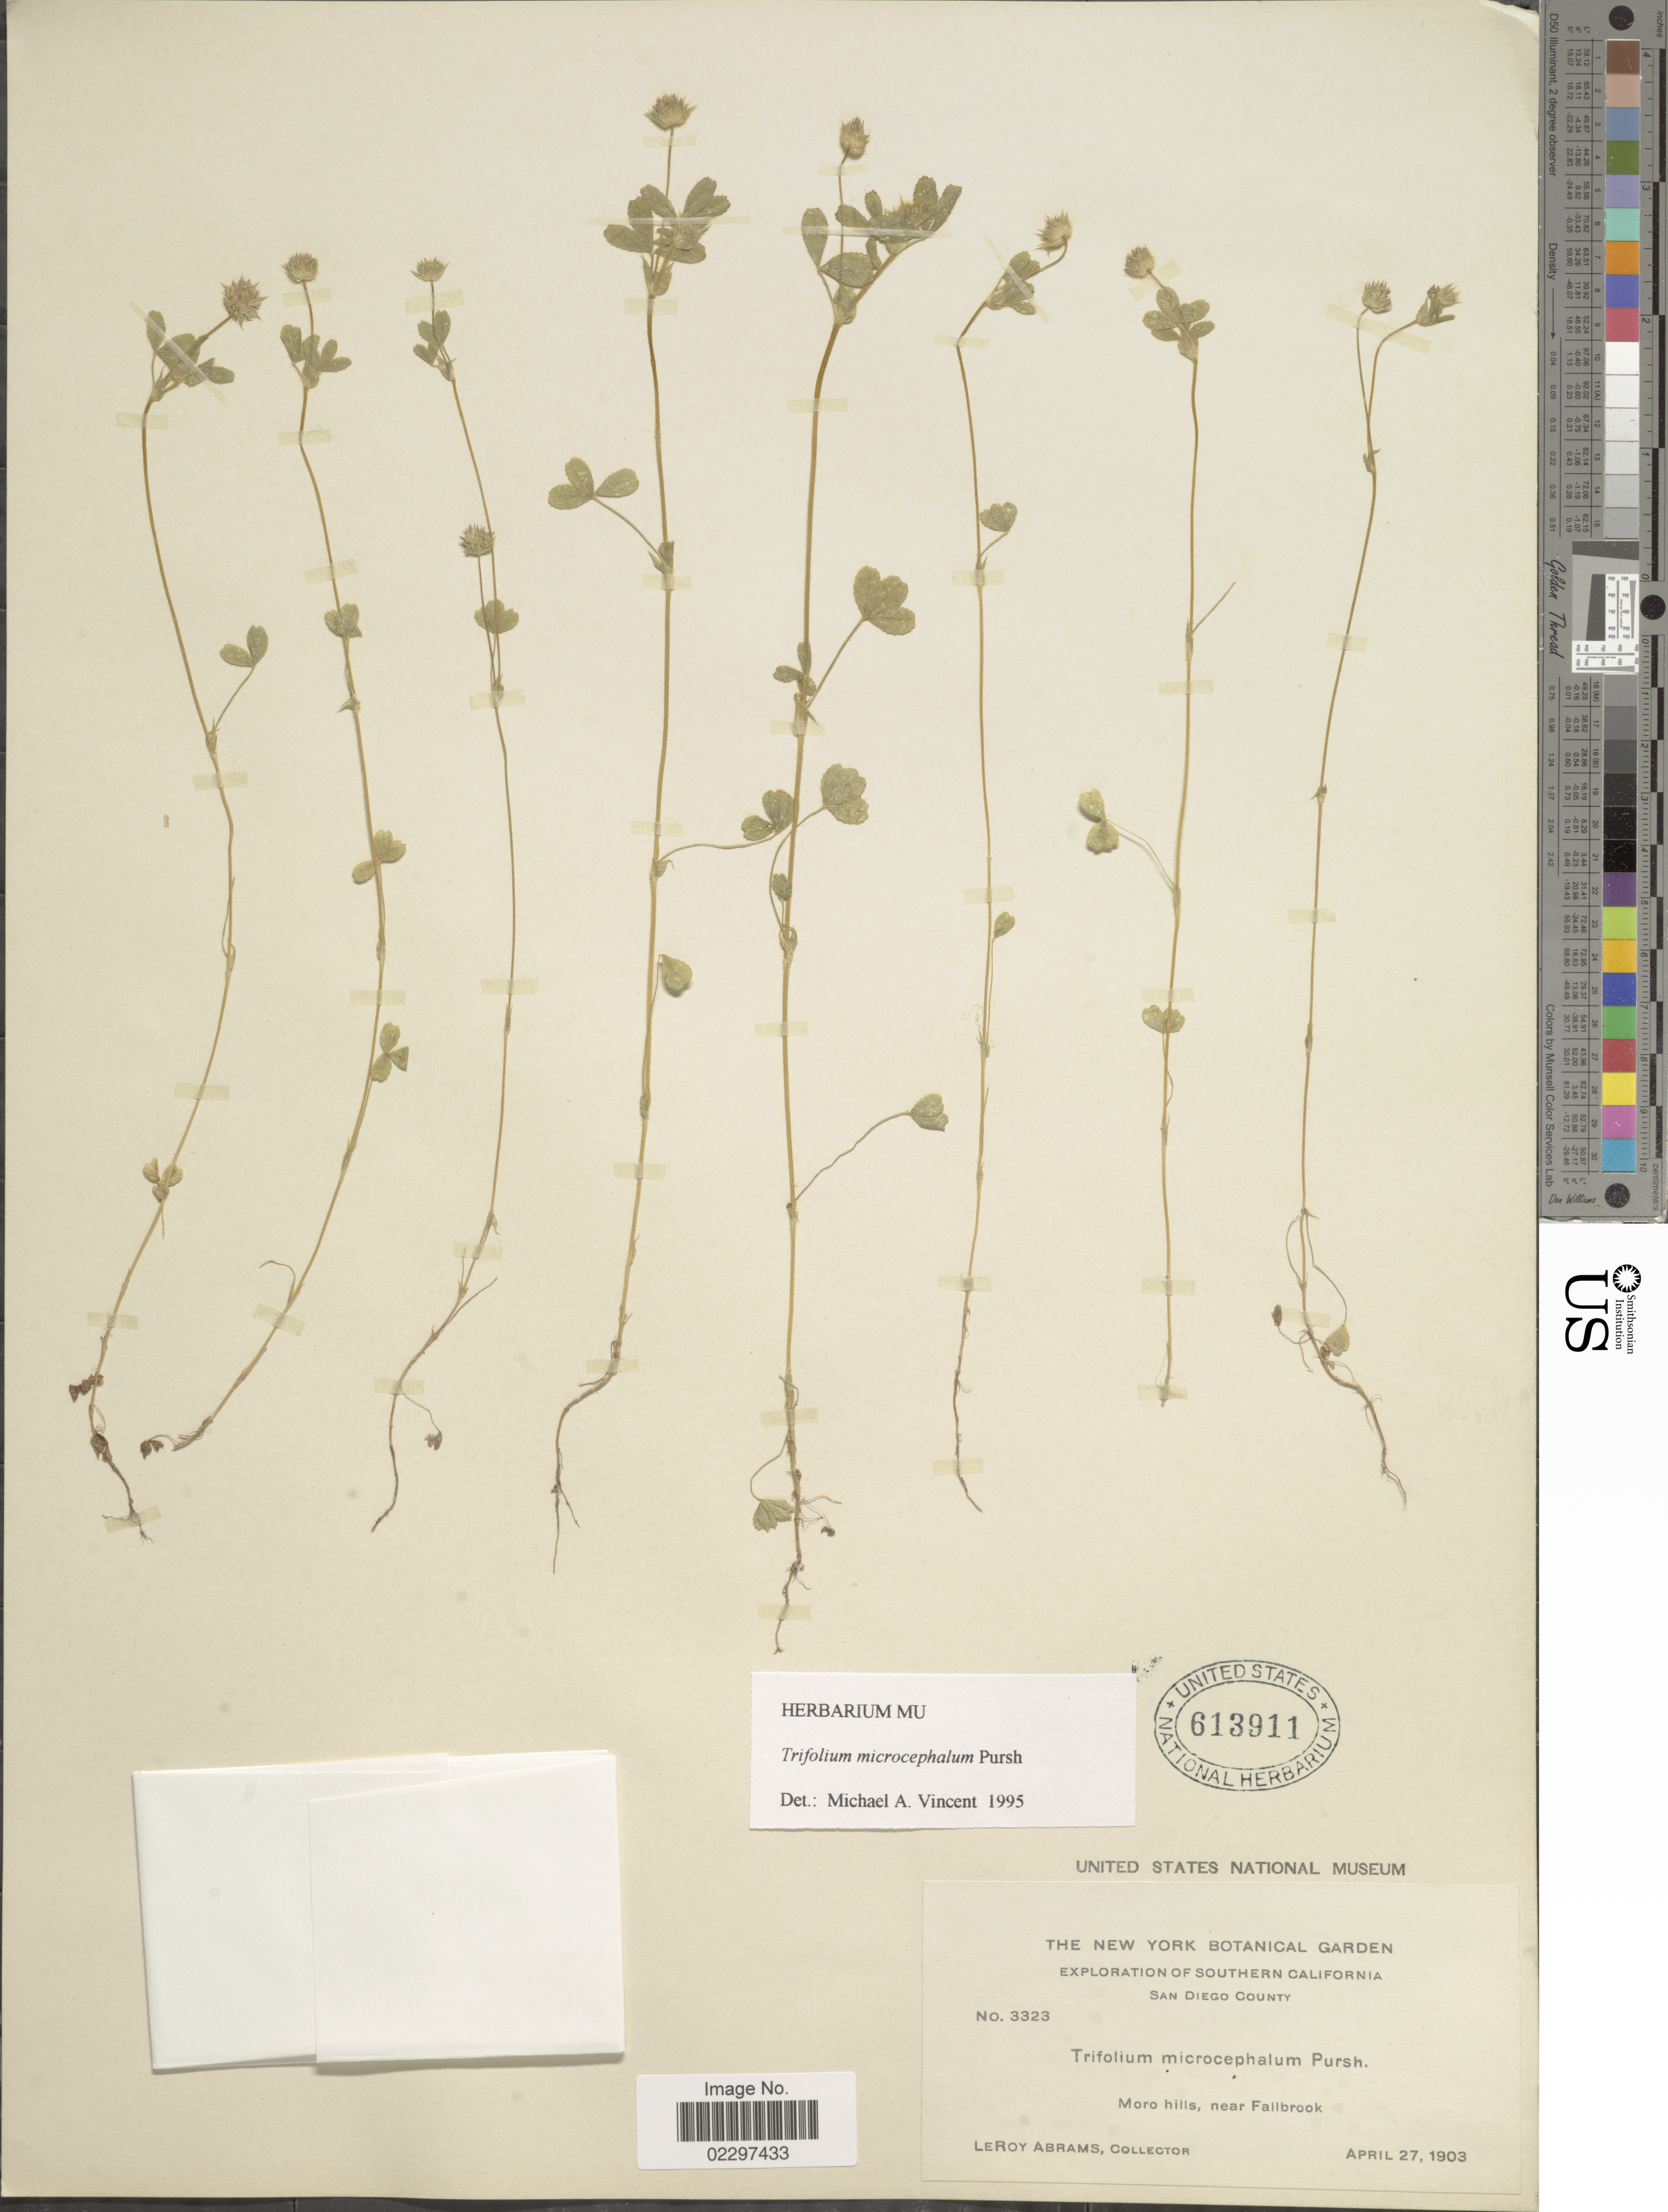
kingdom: Plantae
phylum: Tracheophyta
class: Magnoliopsida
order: Fabales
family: Fabaceae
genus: Trifolium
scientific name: Trifolium microcephalum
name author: Pursh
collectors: L. Abrams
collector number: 3323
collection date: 1903-04-27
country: United States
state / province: California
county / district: San Diego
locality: Southern California. San Diego County. Moro hills, near Fallbrook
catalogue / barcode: US 613911